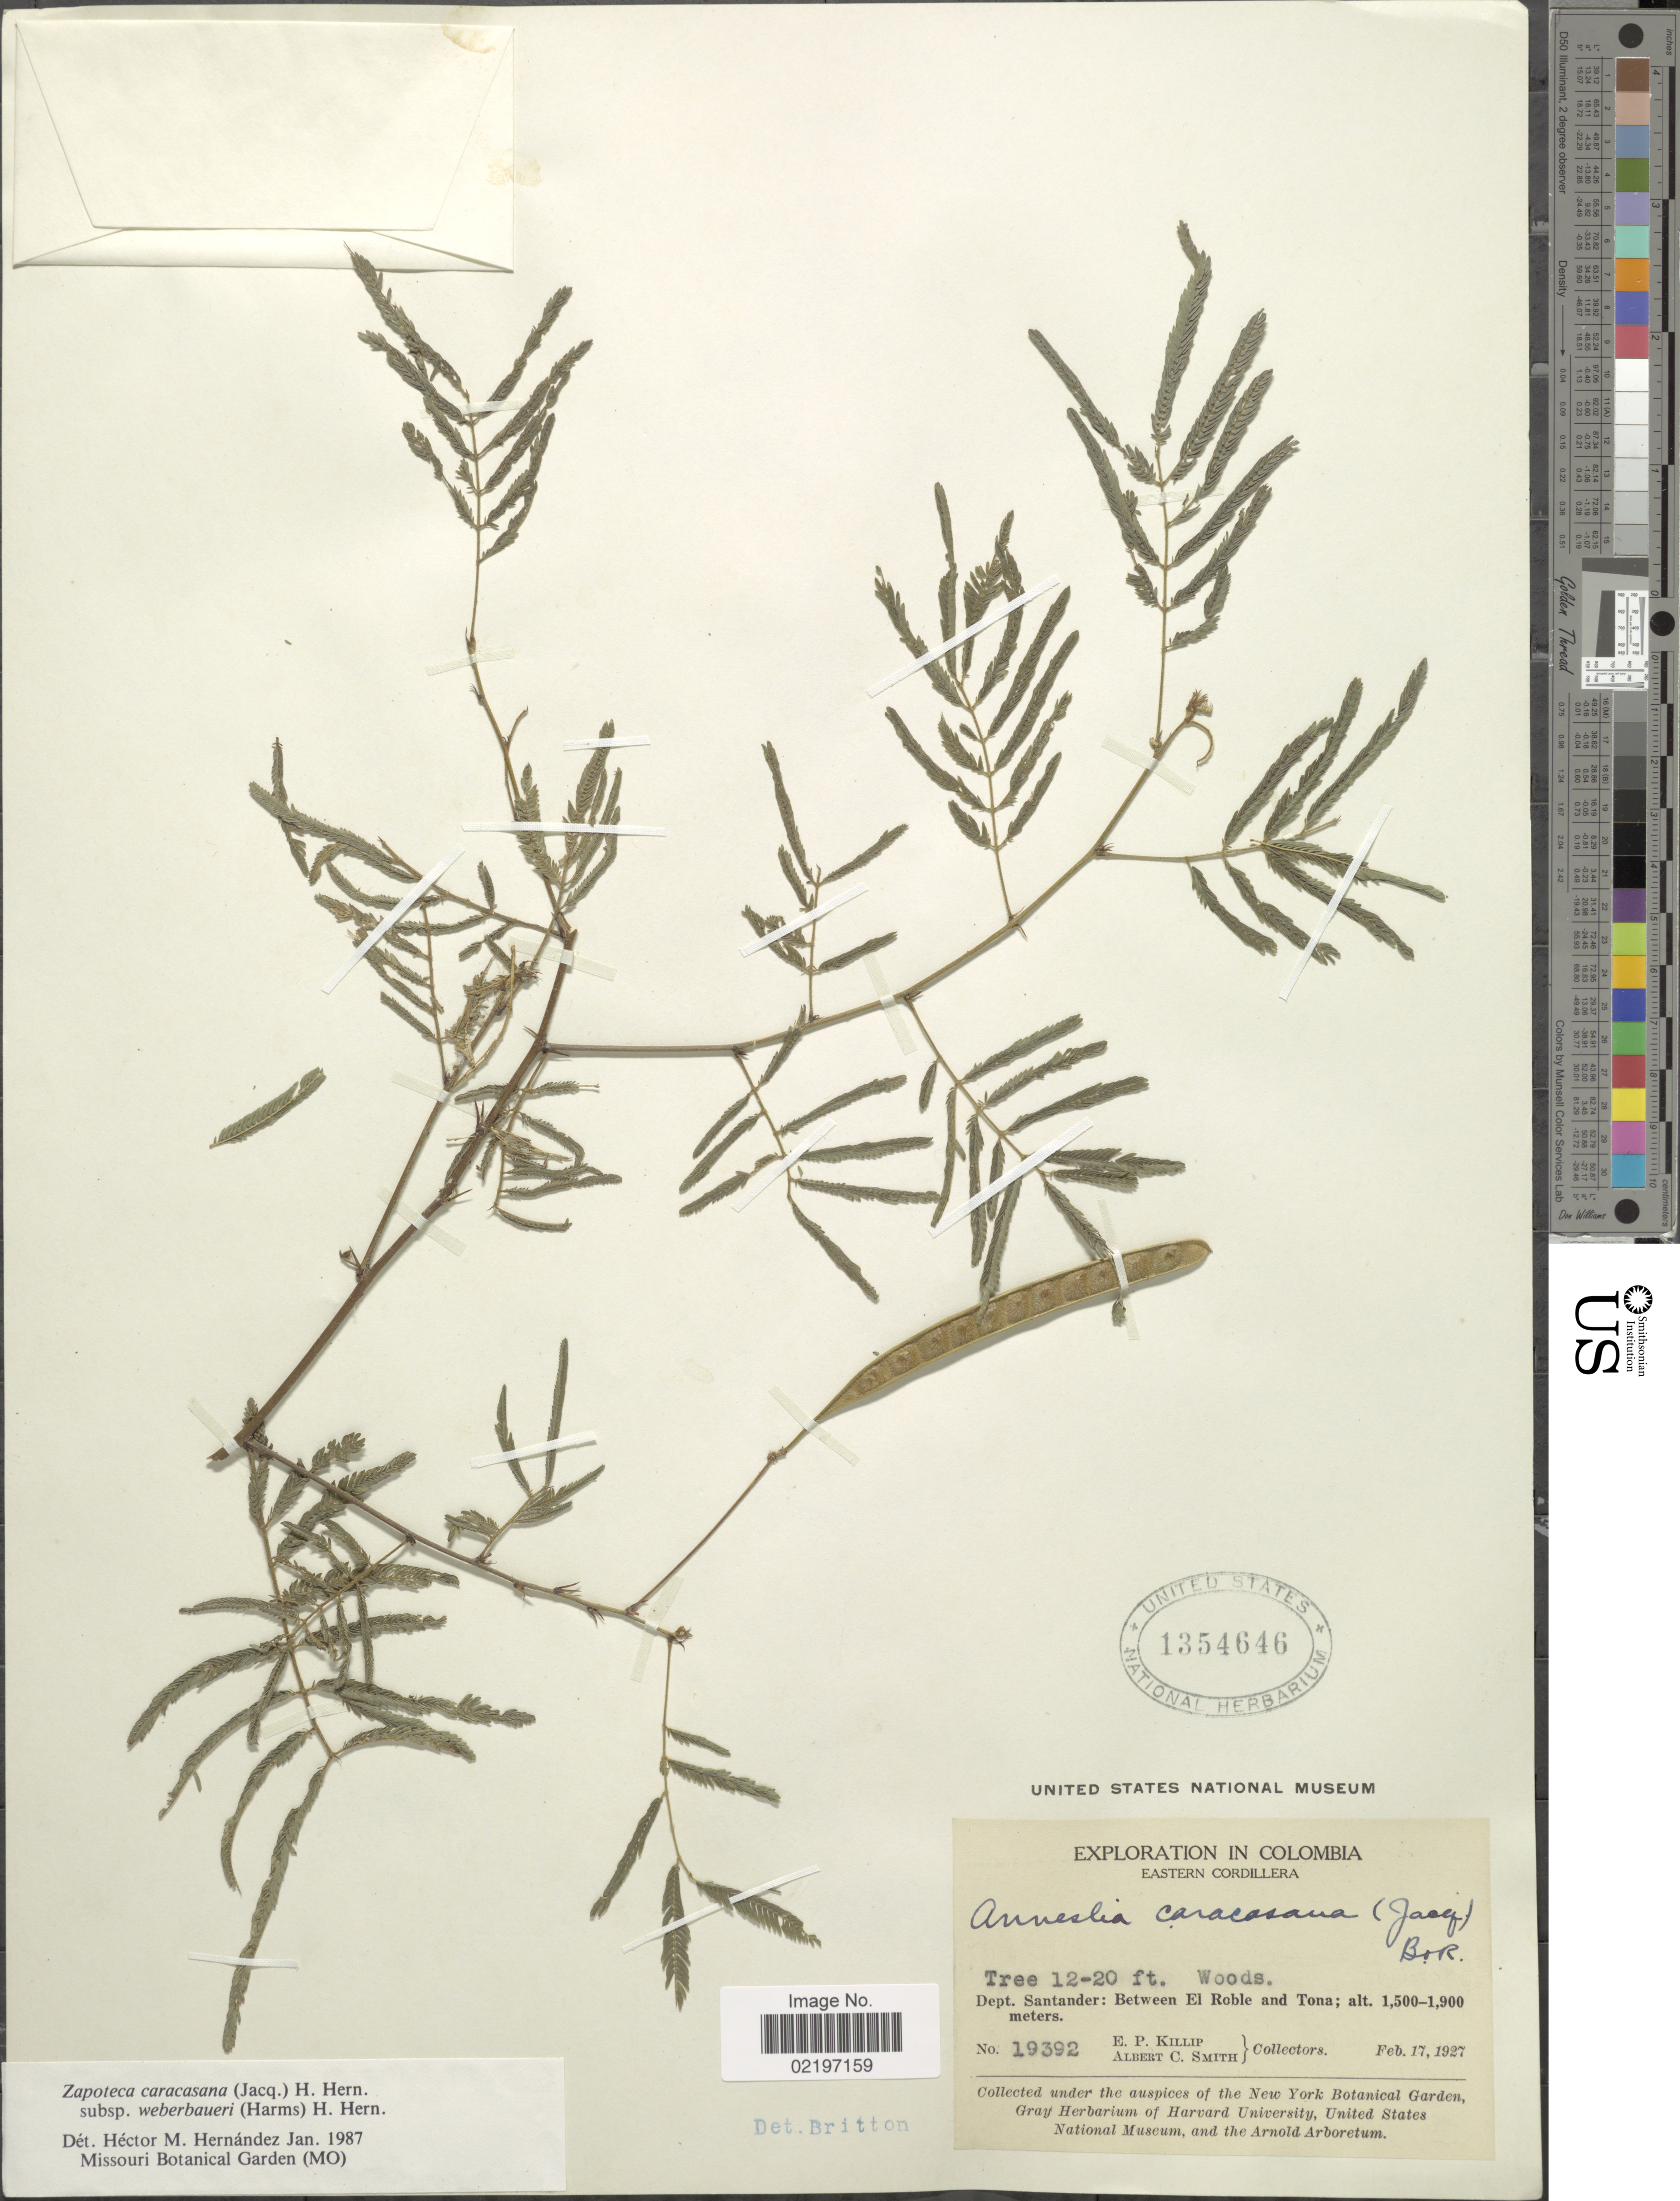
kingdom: Plantae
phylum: Tracheophyta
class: Magnoliopsida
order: Fabales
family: Fabaceae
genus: Zapoteca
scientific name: Zapoteca caracasana subsp. weberbaueri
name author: (Harms) H.M. Hern.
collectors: E. P. Killip & A. C. Smith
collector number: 19392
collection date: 1927-02-17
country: Colombia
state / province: Santander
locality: Between El Roble and Tona. Eastern Cordillera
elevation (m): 1500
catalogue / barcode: US 1354646